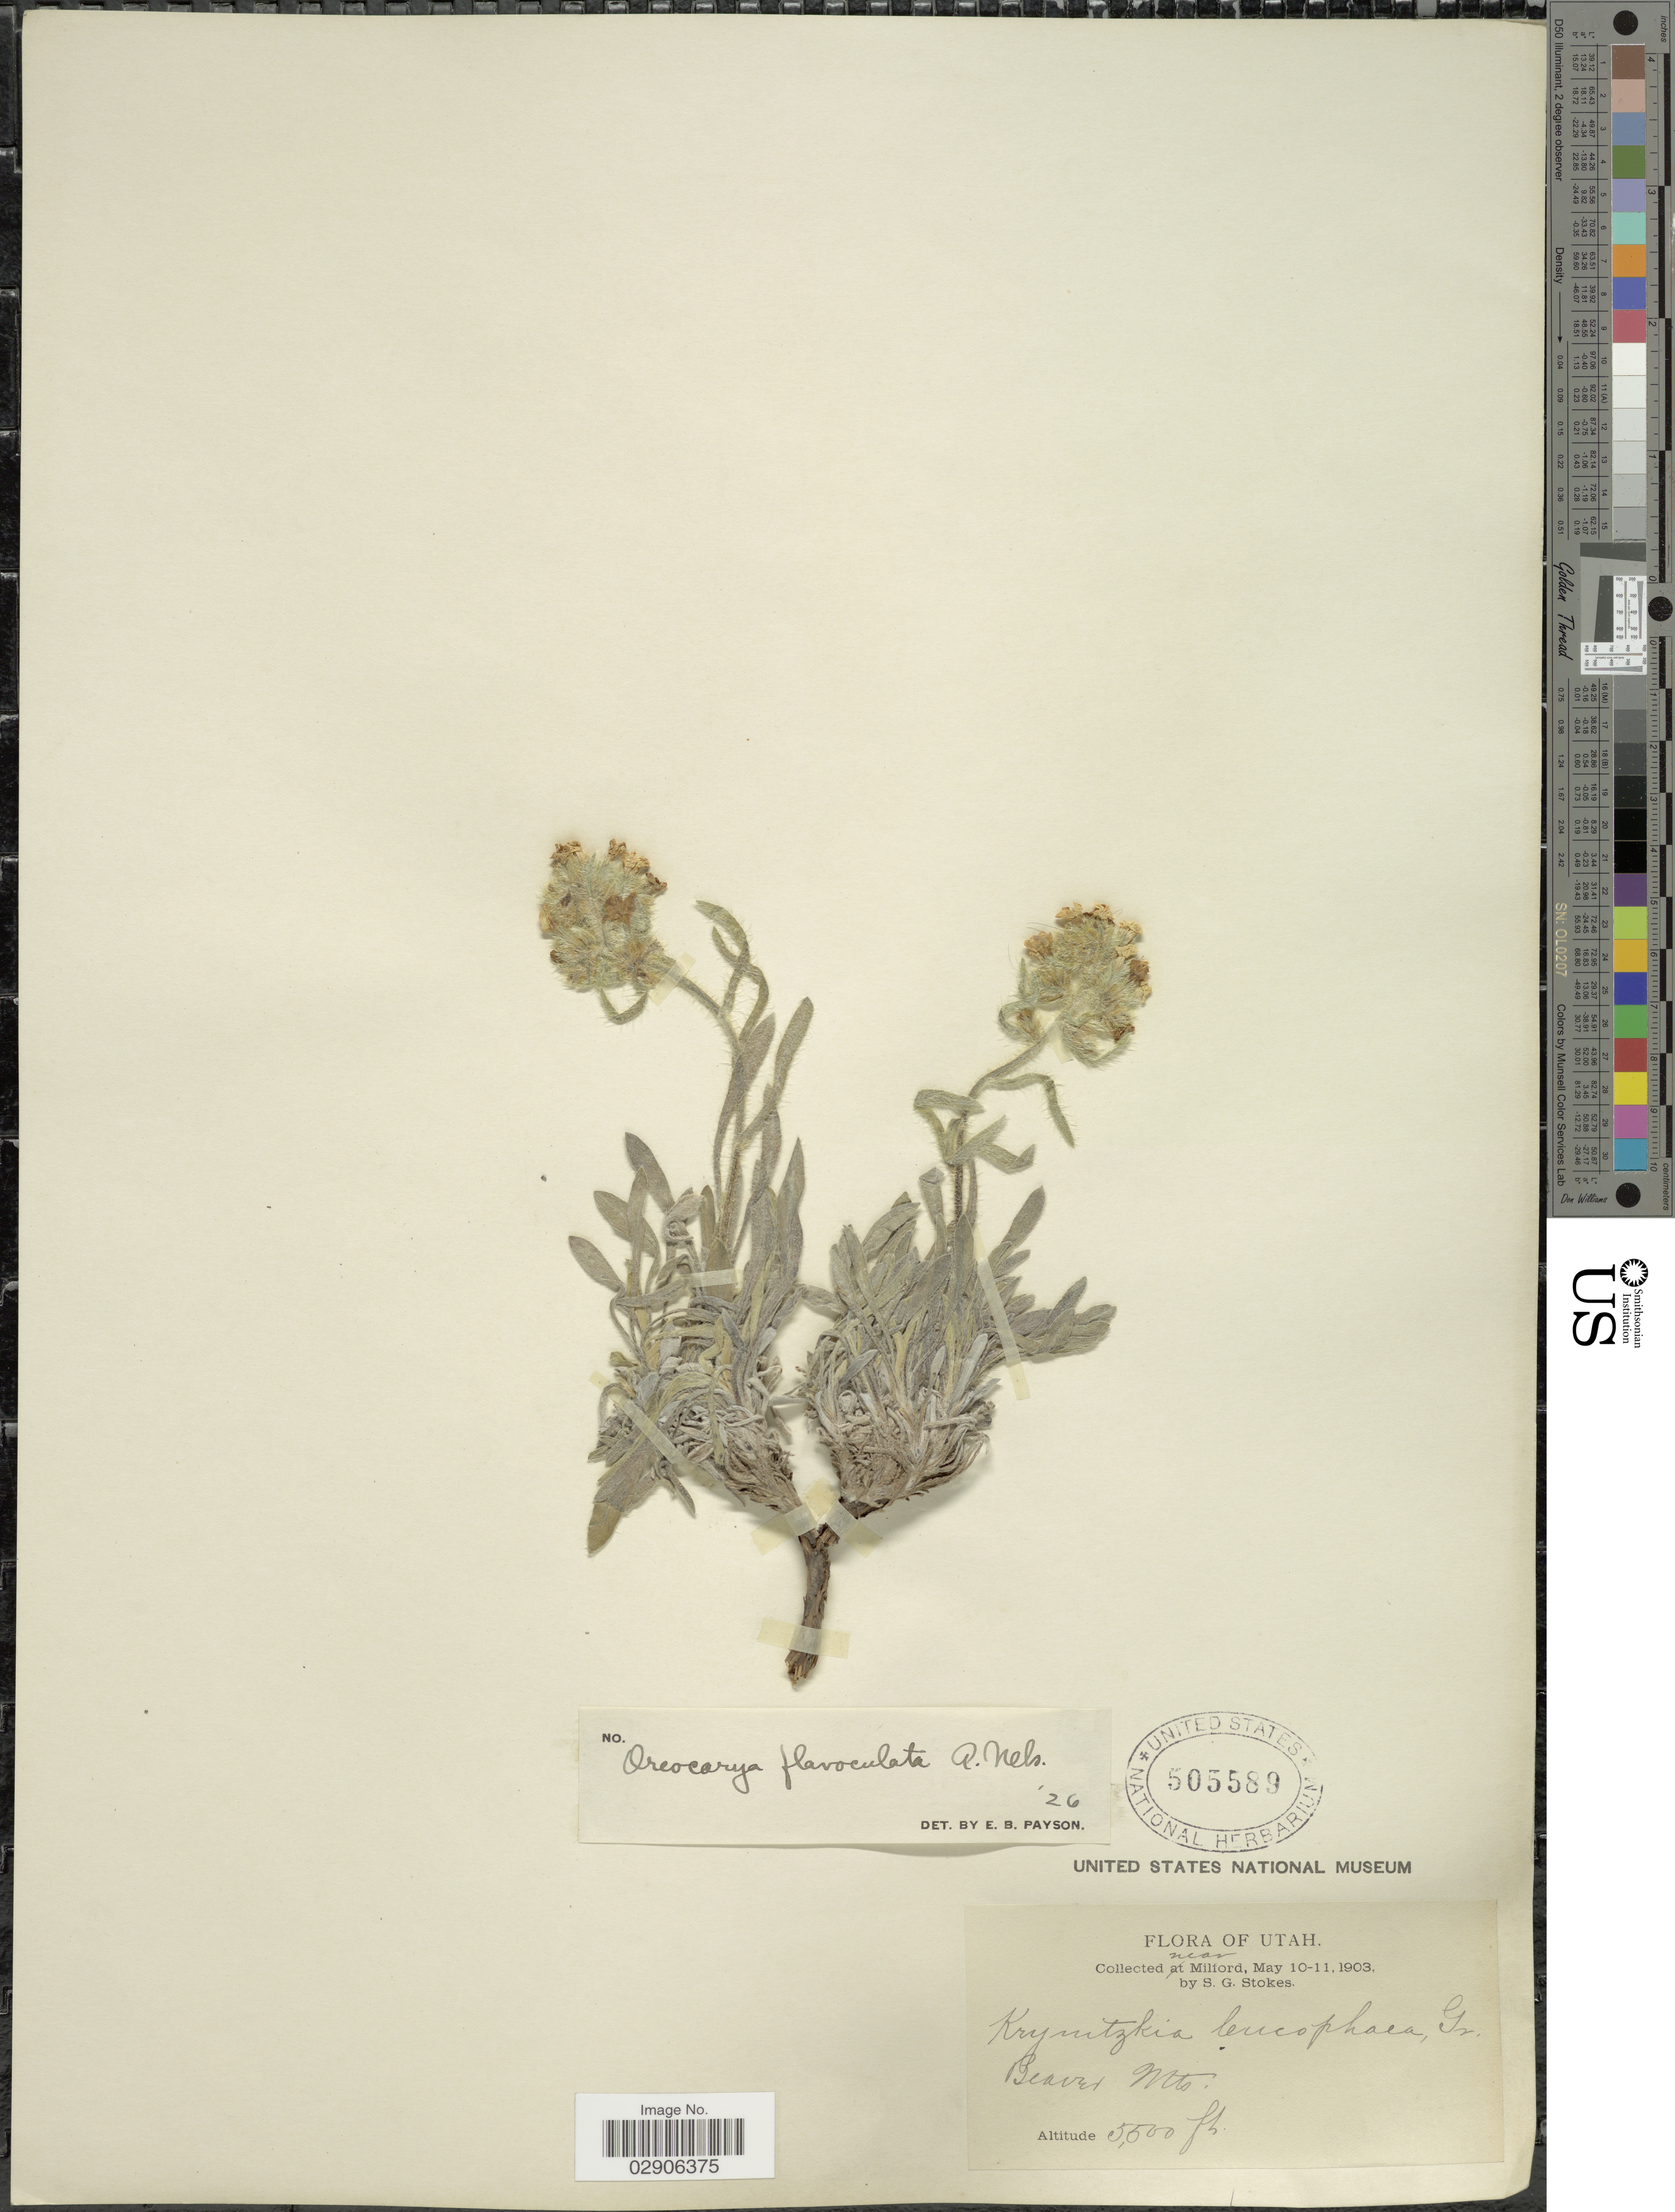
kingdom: Plantae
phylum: Tracheophyta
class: Magnoliopsida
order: Boraginales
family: Boraginaceae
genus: Cryptantha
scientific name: Cryptantha flavoculata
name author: (A. Nelson) Payson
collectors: S. G. Stokes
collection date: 1903-05-10/1903-05-11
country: United States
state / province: Utah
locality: Near Milford. Beaver Mts.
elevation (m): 1676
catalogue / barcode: US 505589